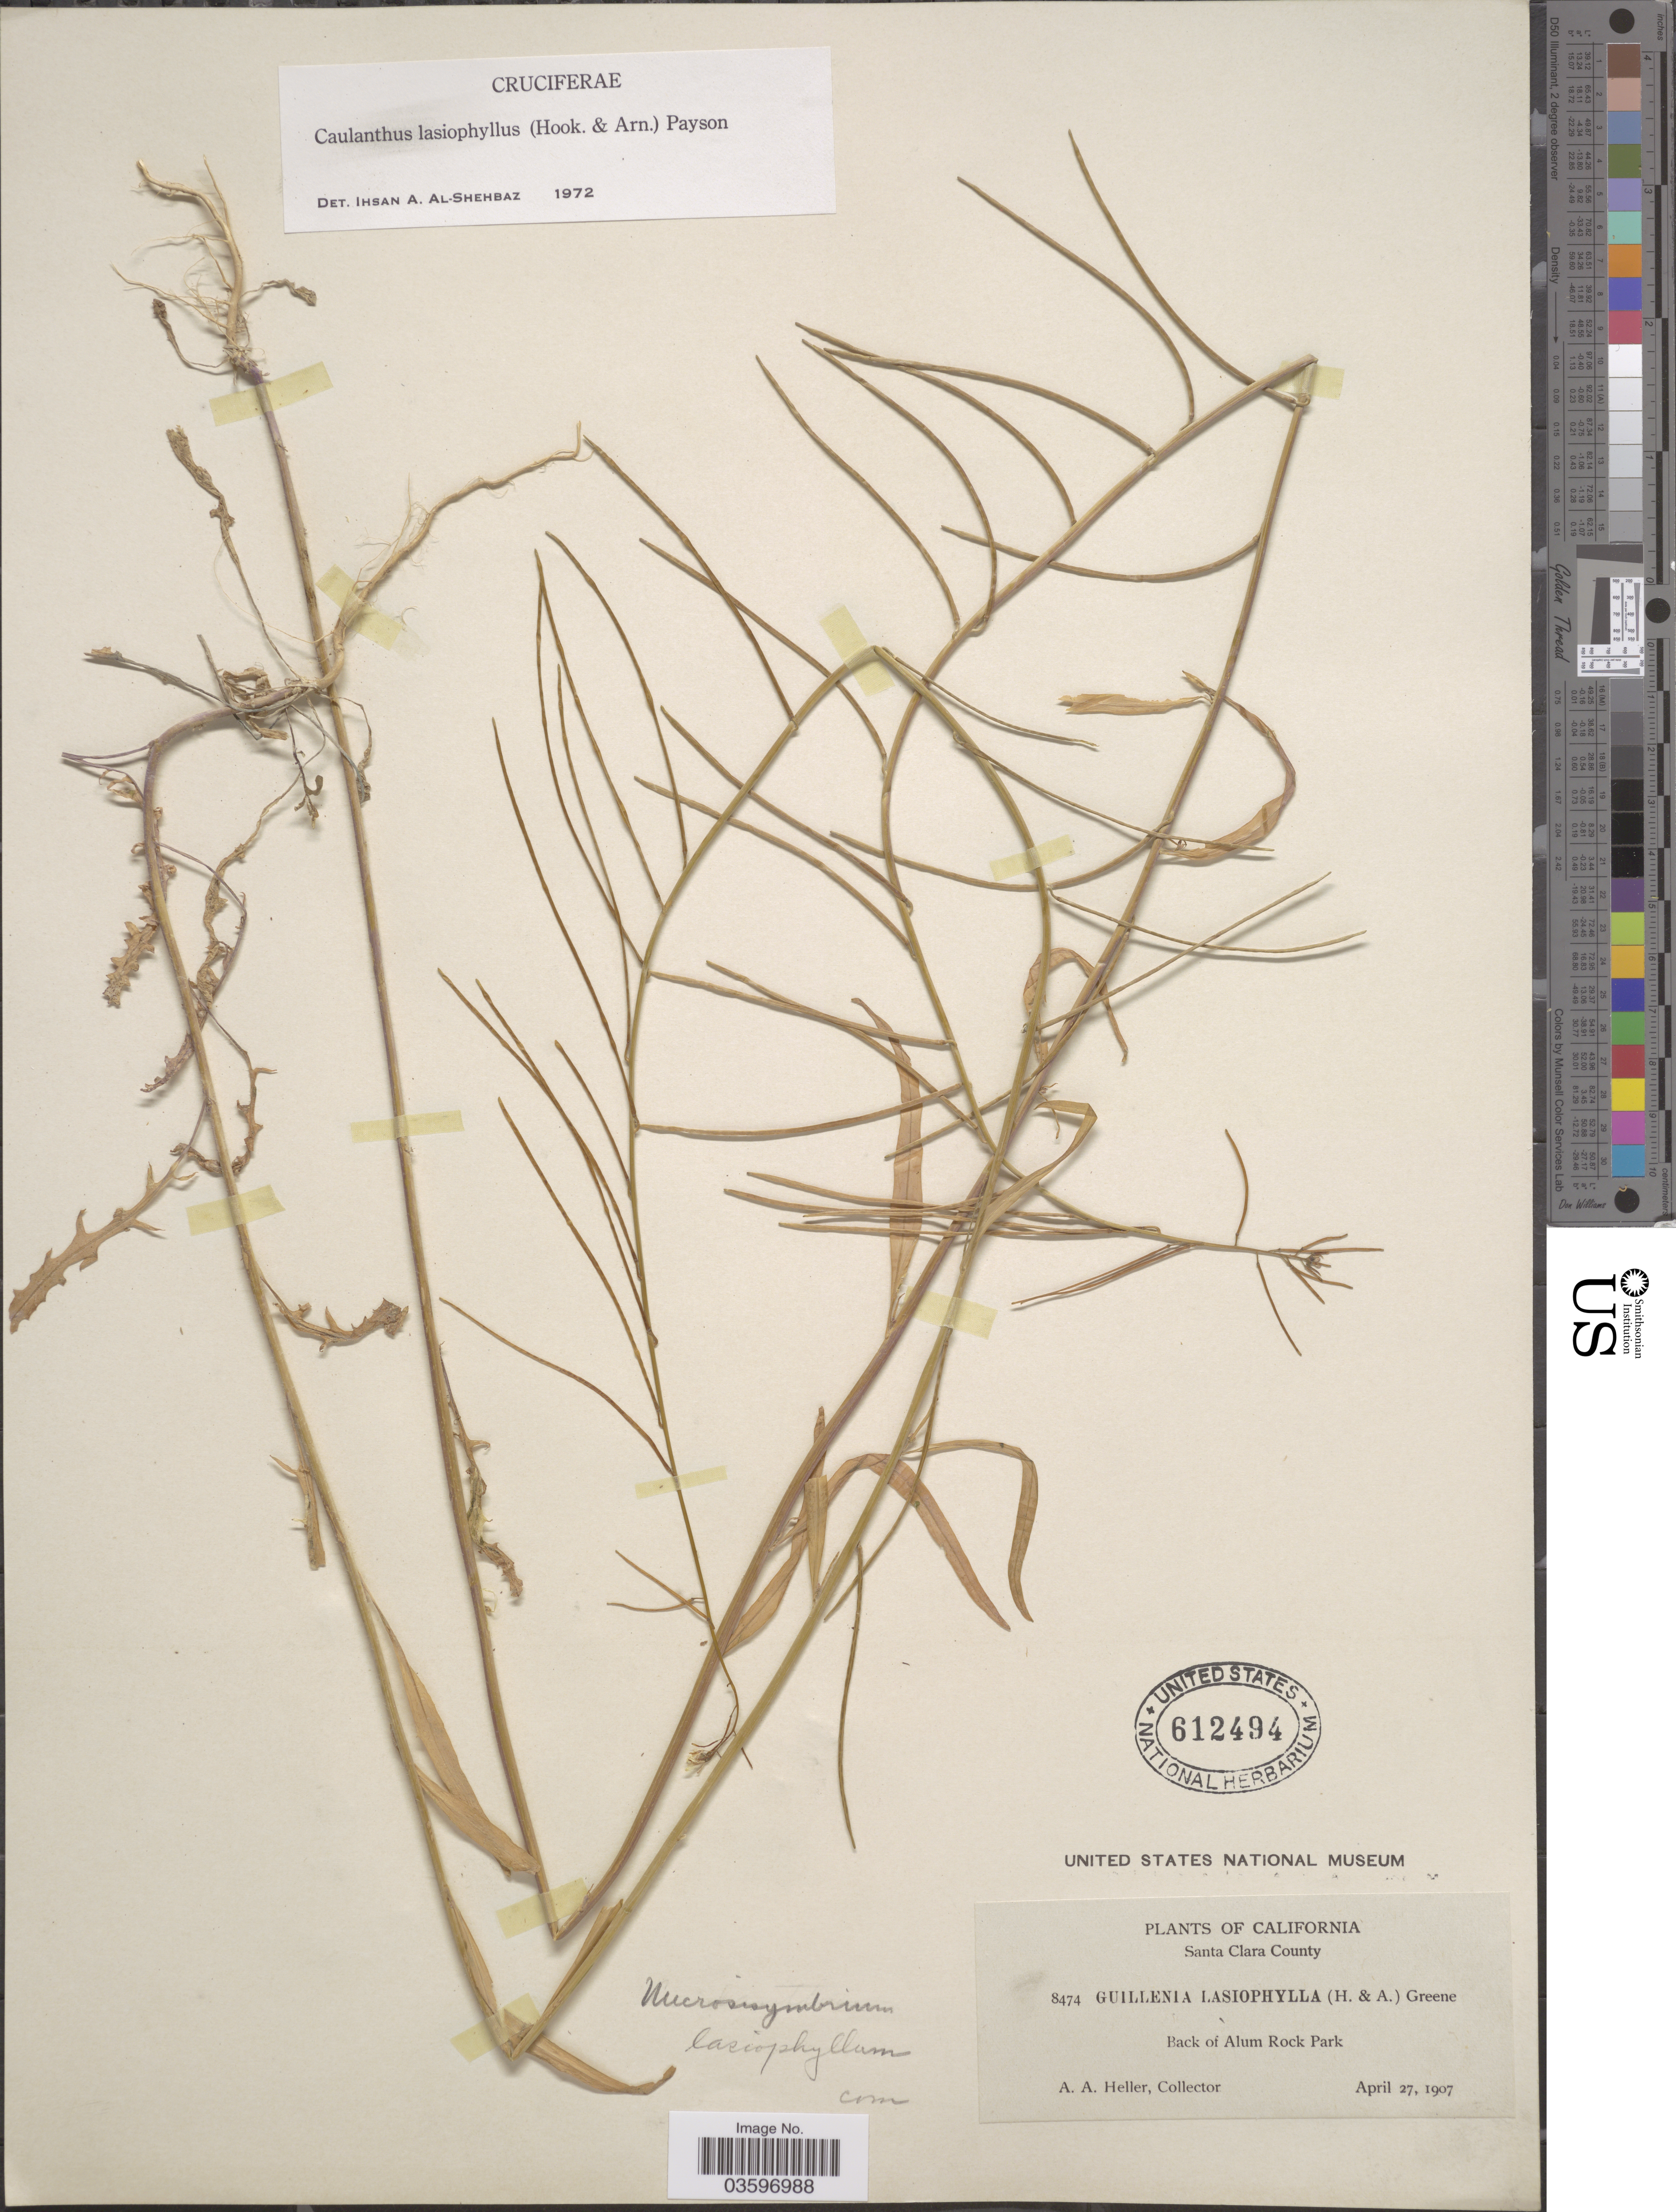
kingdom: Plantae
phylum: Tracheophyta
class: Magnoliopsida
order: Brassicales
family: Brassicaceae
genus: Caulanthus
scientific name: Caulanthus lasiophyllus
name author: (Hook. & Arn.) Payson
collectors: A. A. Heller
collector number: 8474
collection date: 1907-04-27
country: United States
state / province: California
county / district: Santa Clara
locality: Santa Clara County. Back of Alum Rock Park.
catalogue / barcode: US 612494